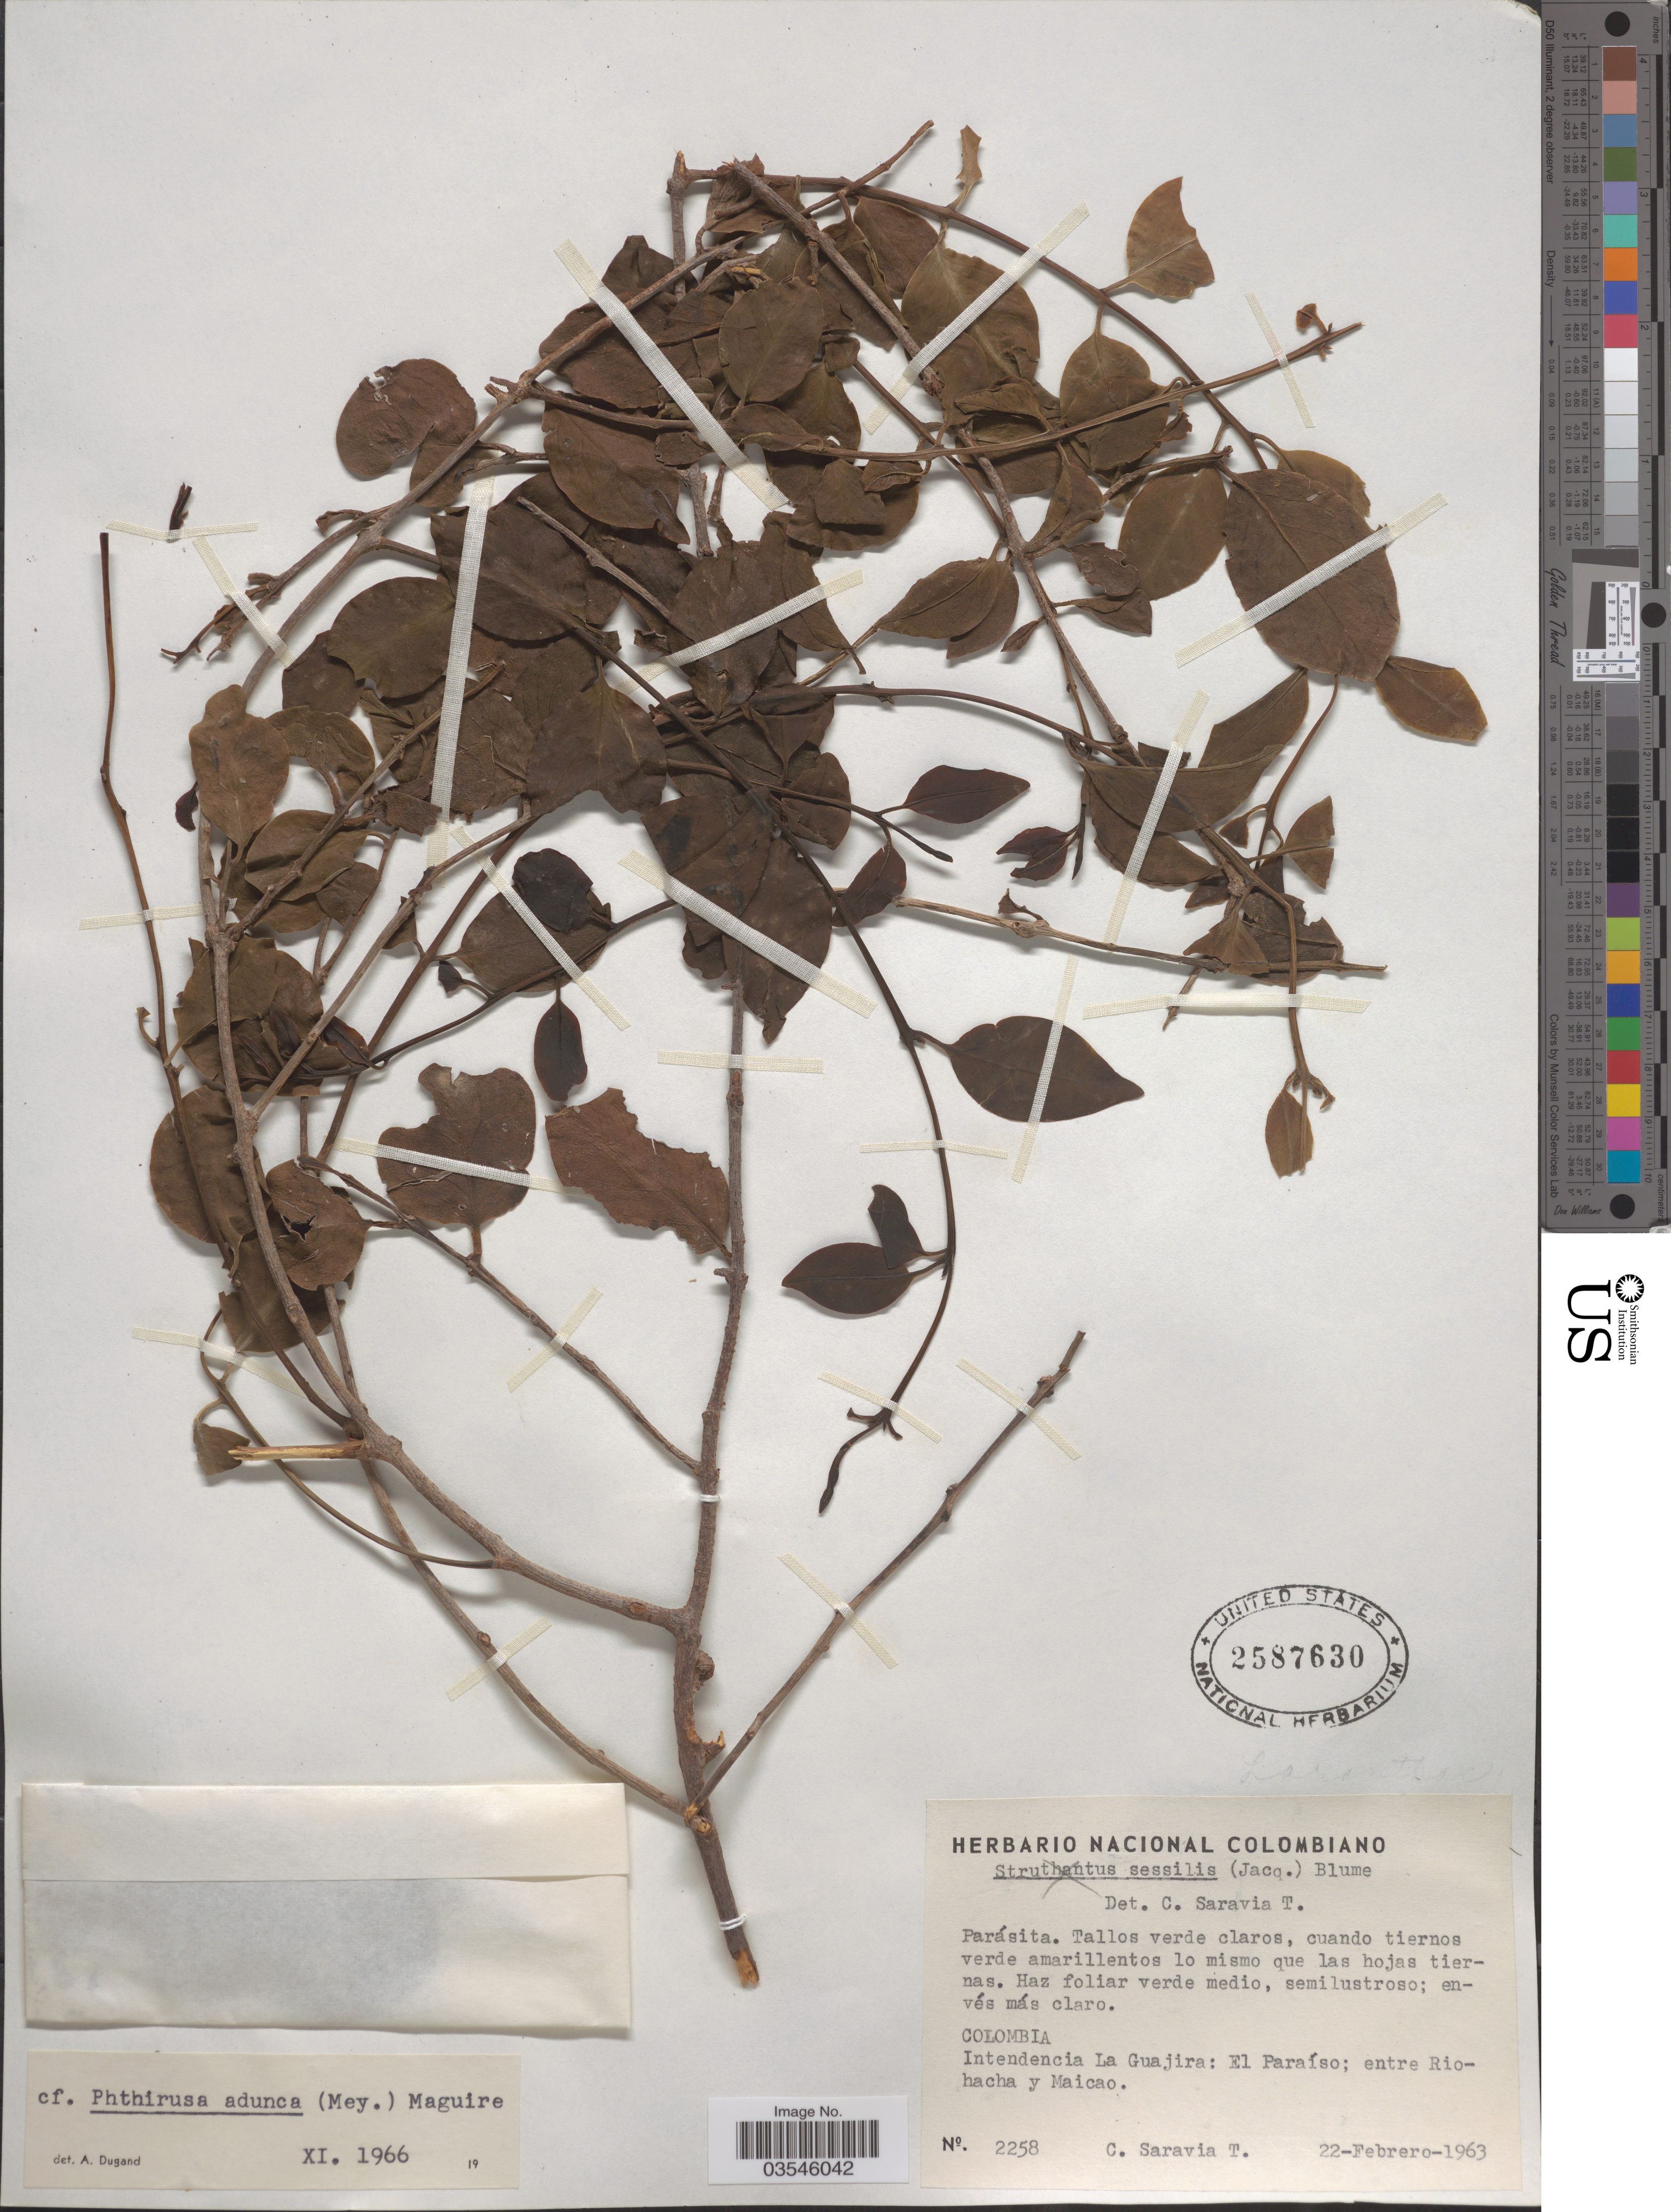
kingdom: Plantae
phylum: Tracheophyta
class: Magnoliopsida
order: Santalales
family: Loranthaceae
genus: Phthirusa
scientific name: Phthirusa adunca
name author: (G. Mey.) Maguire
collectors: C. Saravia T.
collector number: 2258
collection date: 1963-02-22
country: Colombia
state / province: La Guajira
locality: Intendencia La Guajira: El Paraíso; entre Riohacha y Maicao.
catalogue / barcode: US 2587630